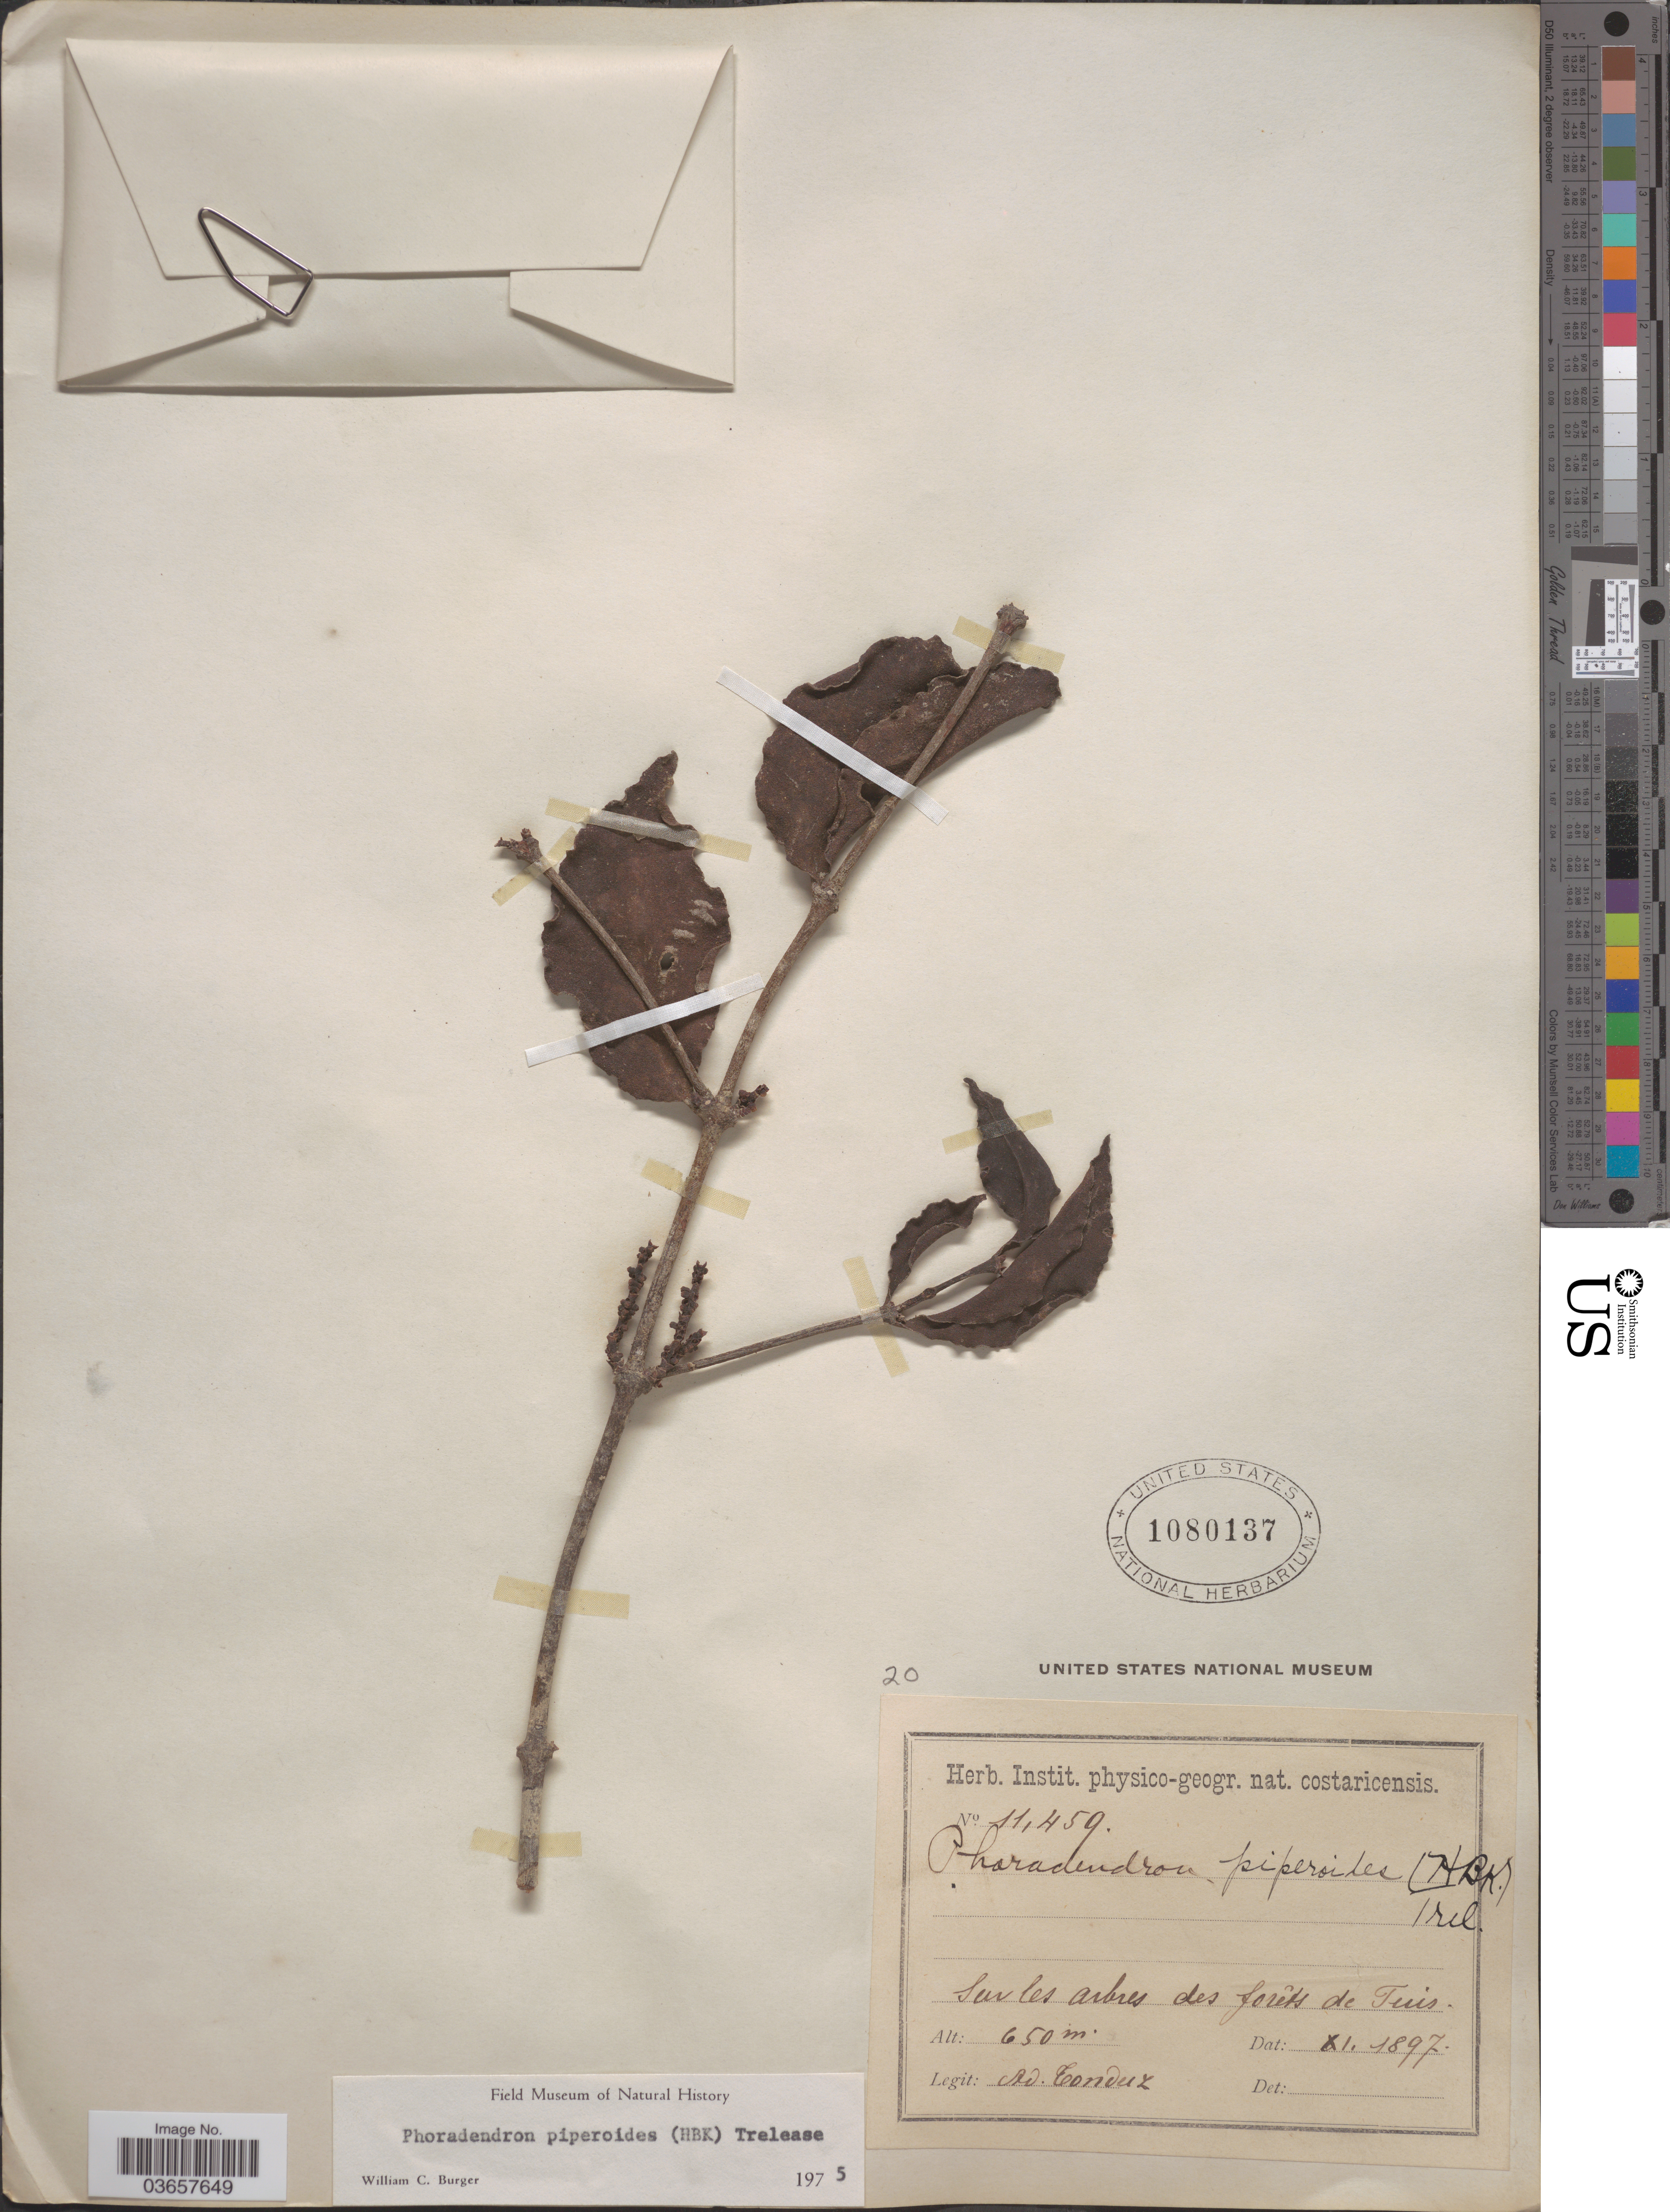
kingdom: Plantae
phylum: Tracheophyta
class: Magnoliopsida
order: Santalales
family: Viscaceae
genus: Phoradendron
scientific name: Phoradendron piperoides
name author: (Kunth) Trel.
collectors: A. Tonduz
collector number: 11459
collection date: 1897-11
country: Costa Rica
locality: Sur les arbres des forêts de Tuis.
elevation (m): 650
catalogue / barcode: US 1080137